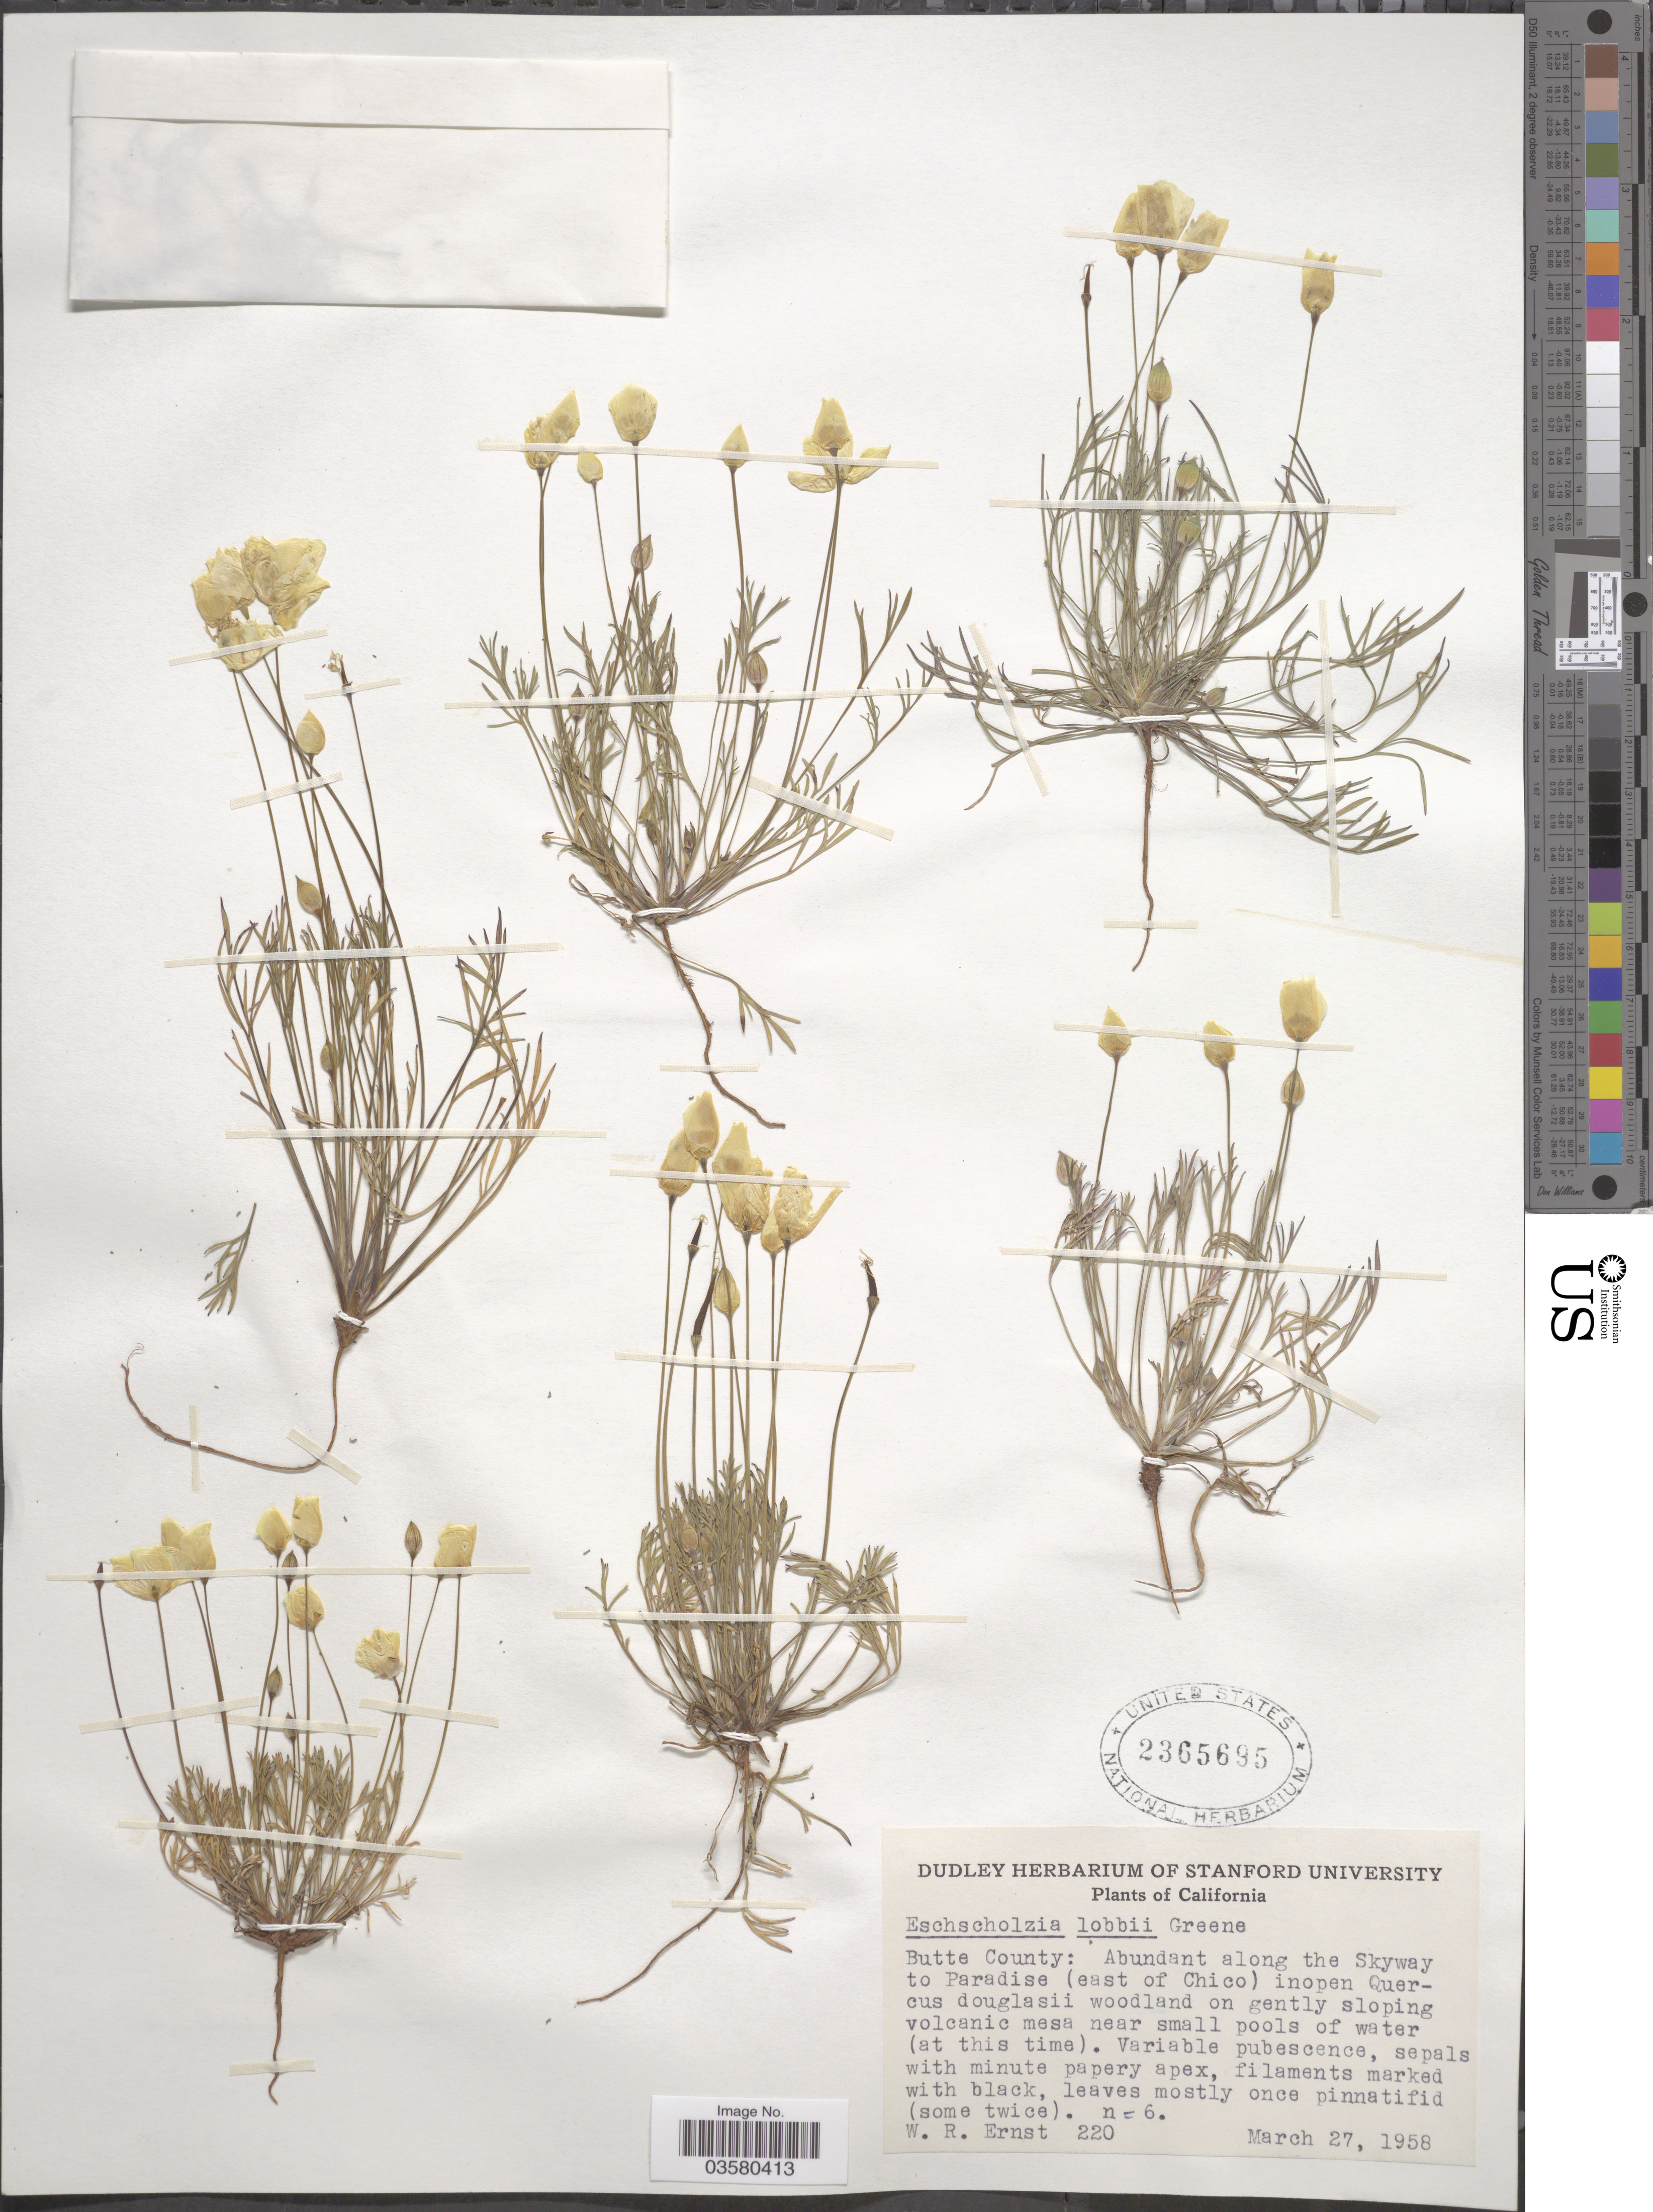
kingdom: Plantae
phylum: Tracheophyta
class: Magnoliopsida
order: Ranunculales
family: Papaveraceae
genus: Eschscholzia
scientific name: Eschscholzia lobbii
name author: Greene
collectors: W. R. Ernst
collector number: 220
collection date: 1958-03-27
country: United States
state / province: California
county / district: Butte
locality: Butte County: Abundant along the Skyway to Paradise (east of Chico).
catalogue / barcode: US 2365695